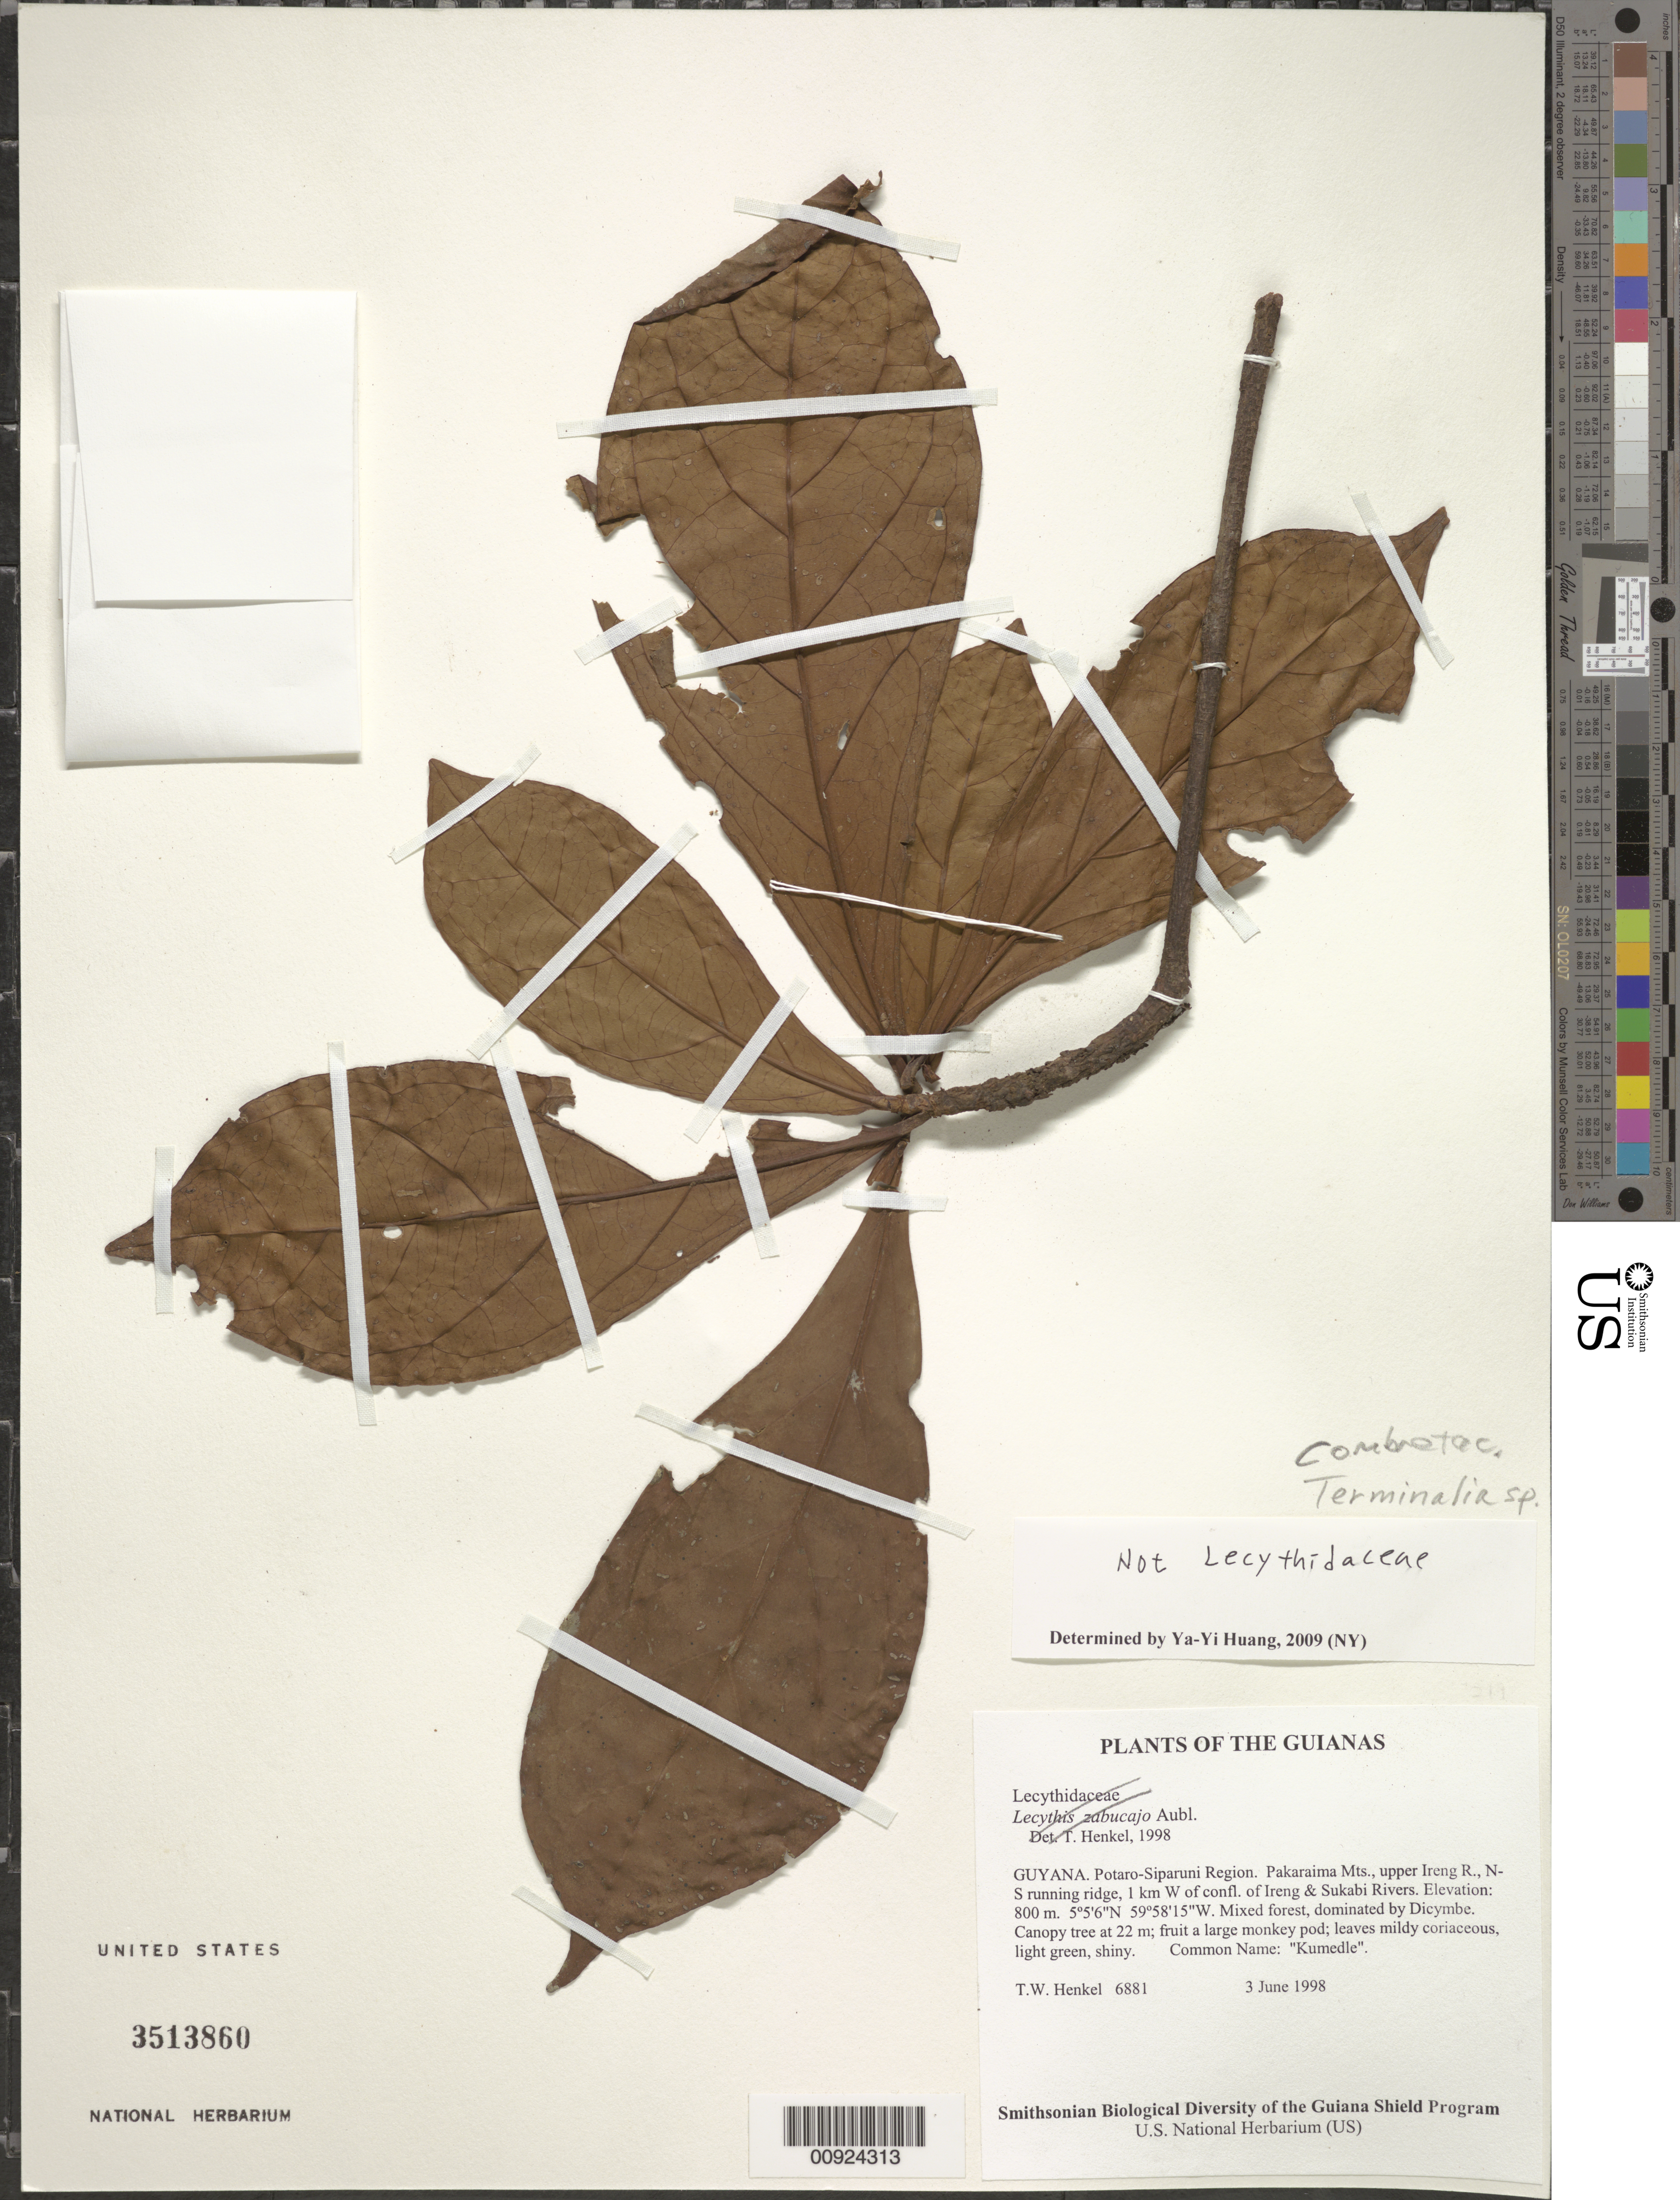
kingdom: Plantae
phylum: Tracheophyta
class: Magnoliopsida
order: Myrtales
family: Combretaceae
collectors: T. Henkel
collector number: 6881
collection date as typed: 3 June 1998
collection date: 1998-06-03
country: Guyana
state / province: Potaro-Siparuni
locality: Pakaraima Mts., upper Ireng R., N-S running ridge, 1 km W of confl. of Ireng & Sukabi Rivers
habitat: Mixed forest, dominated by Dicymbe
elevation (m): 800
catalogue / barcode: US 3513860